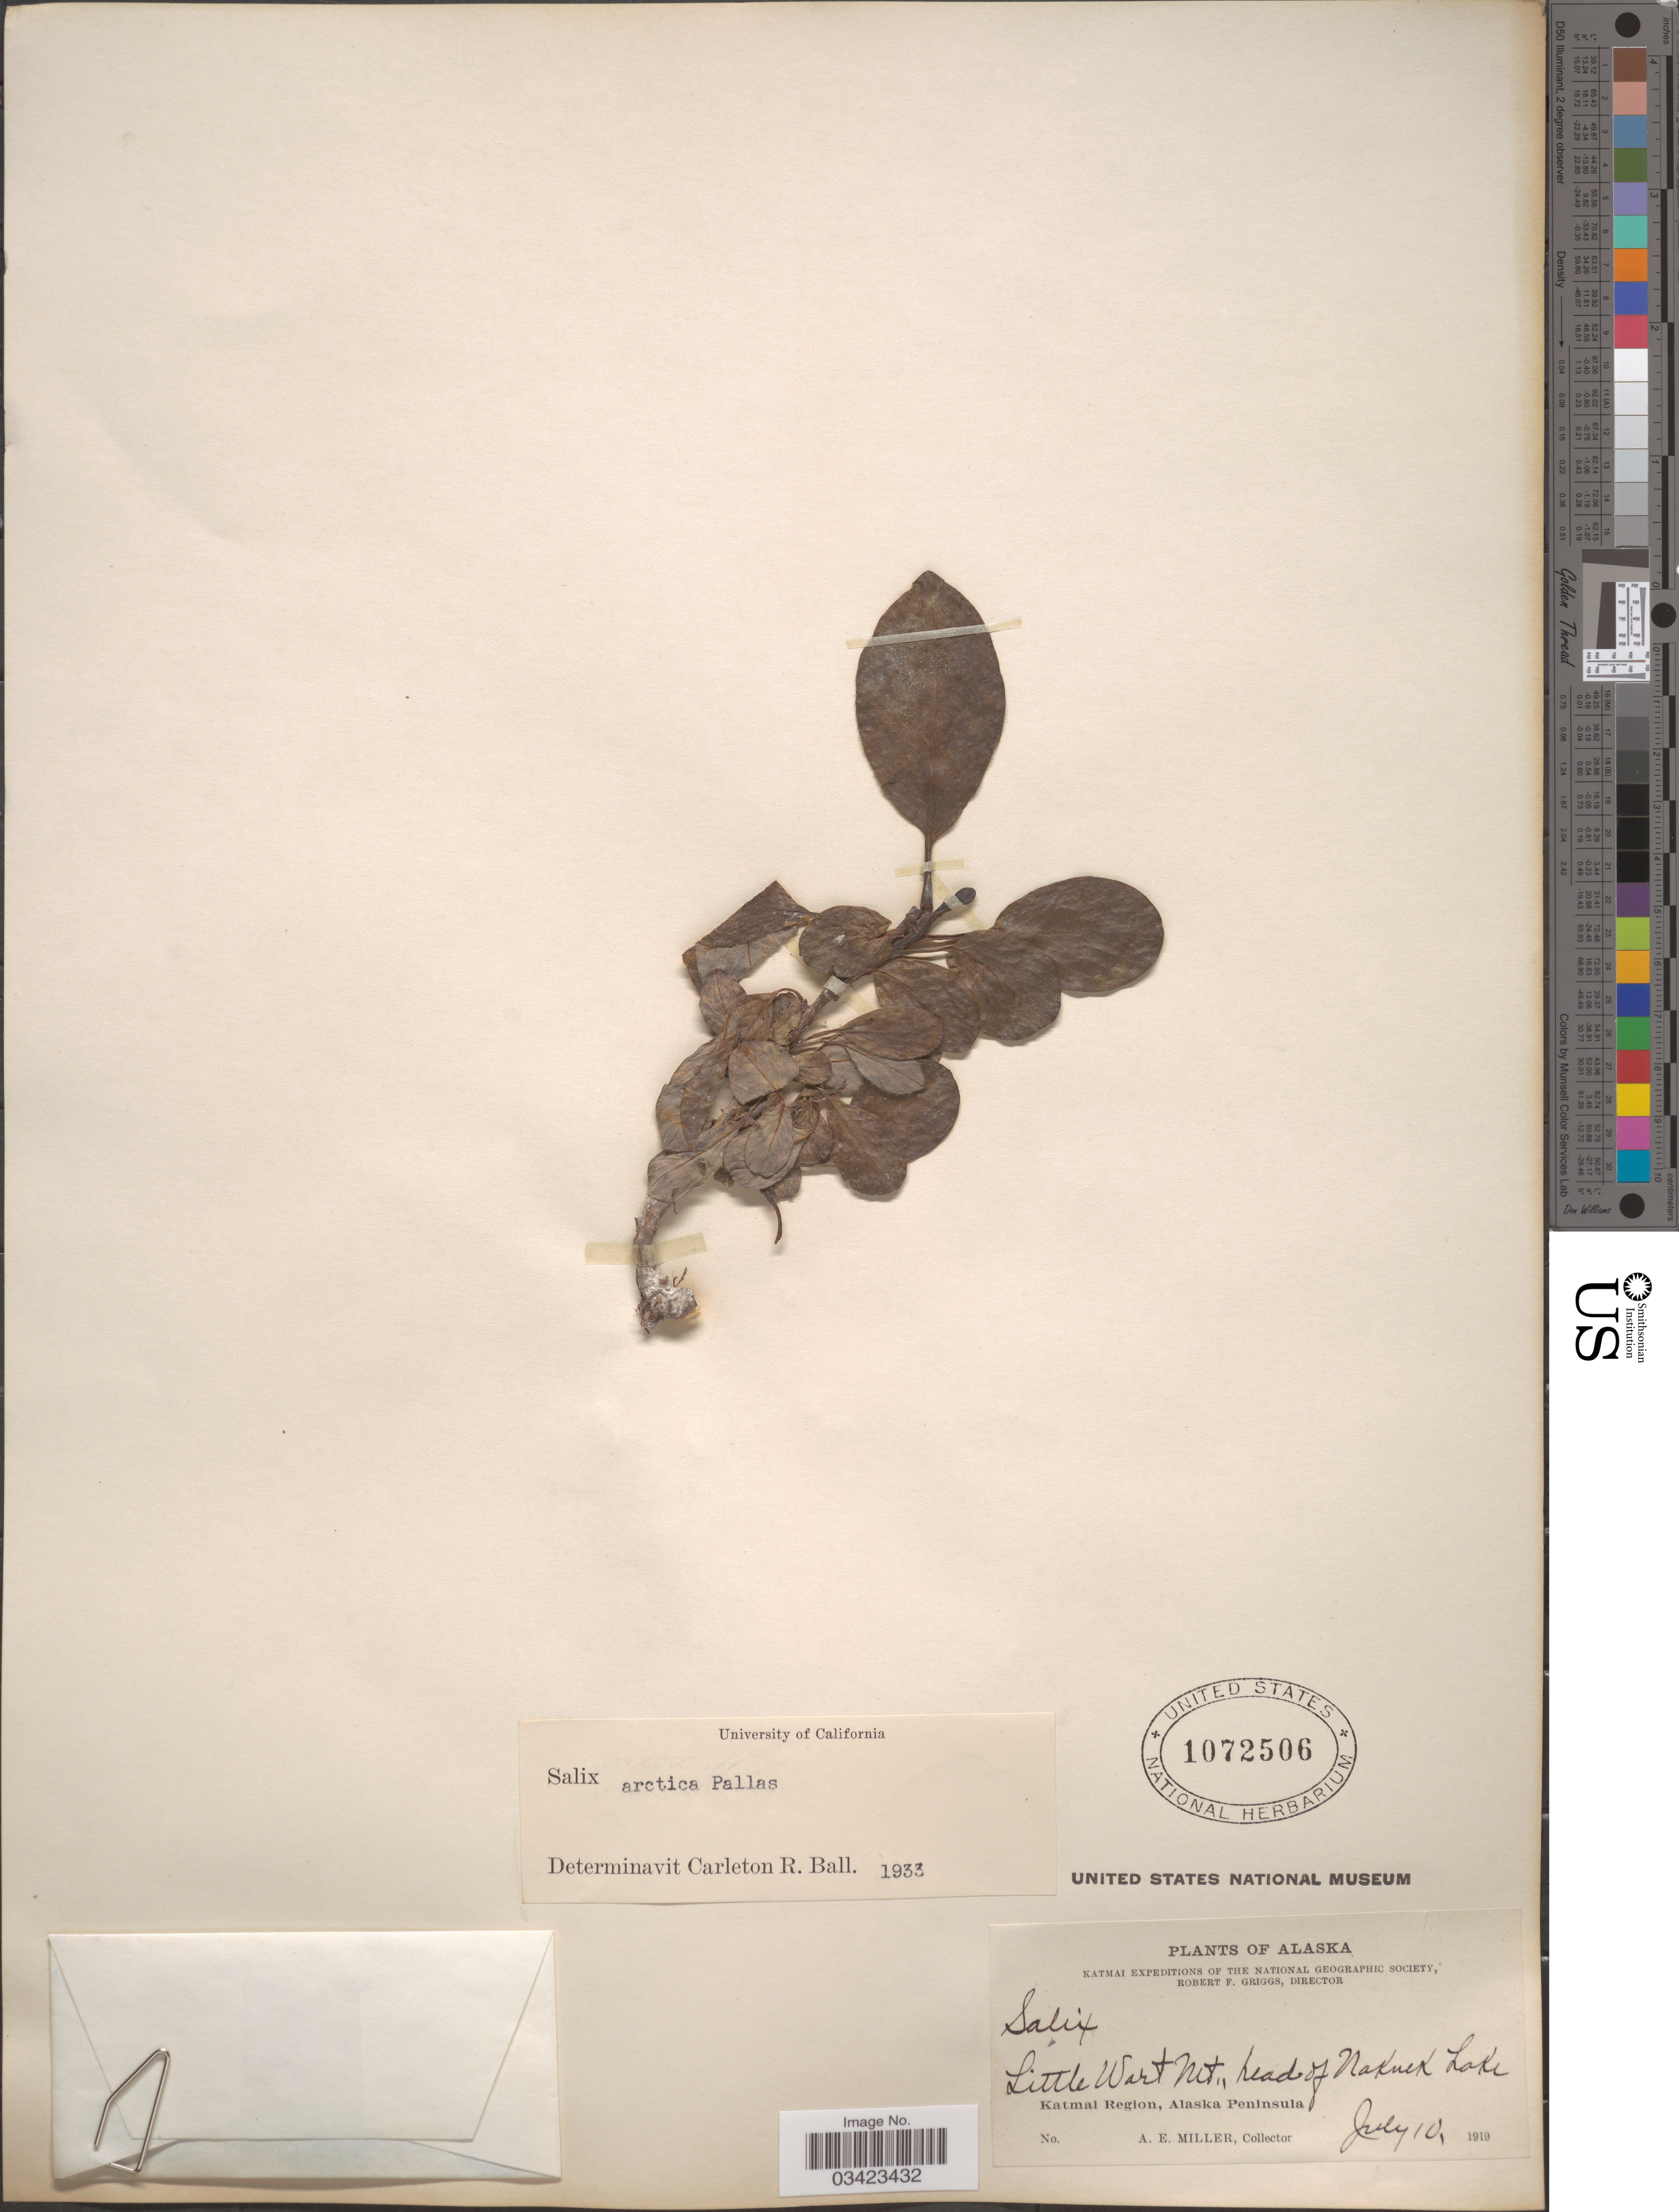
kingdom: Plantae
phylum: Tracheophyta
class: Magnoliopsida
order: Malpighiales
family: Salicaceae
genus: Salix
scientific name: Salix arctica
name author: Pall.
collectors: A. E. Miller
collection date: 1919-07-10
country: United States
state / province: Alaska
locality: Little Wart Mt., head of Nakuek Lake. Katmai Region, Alaska Peninsula.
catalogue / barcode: US 1072506